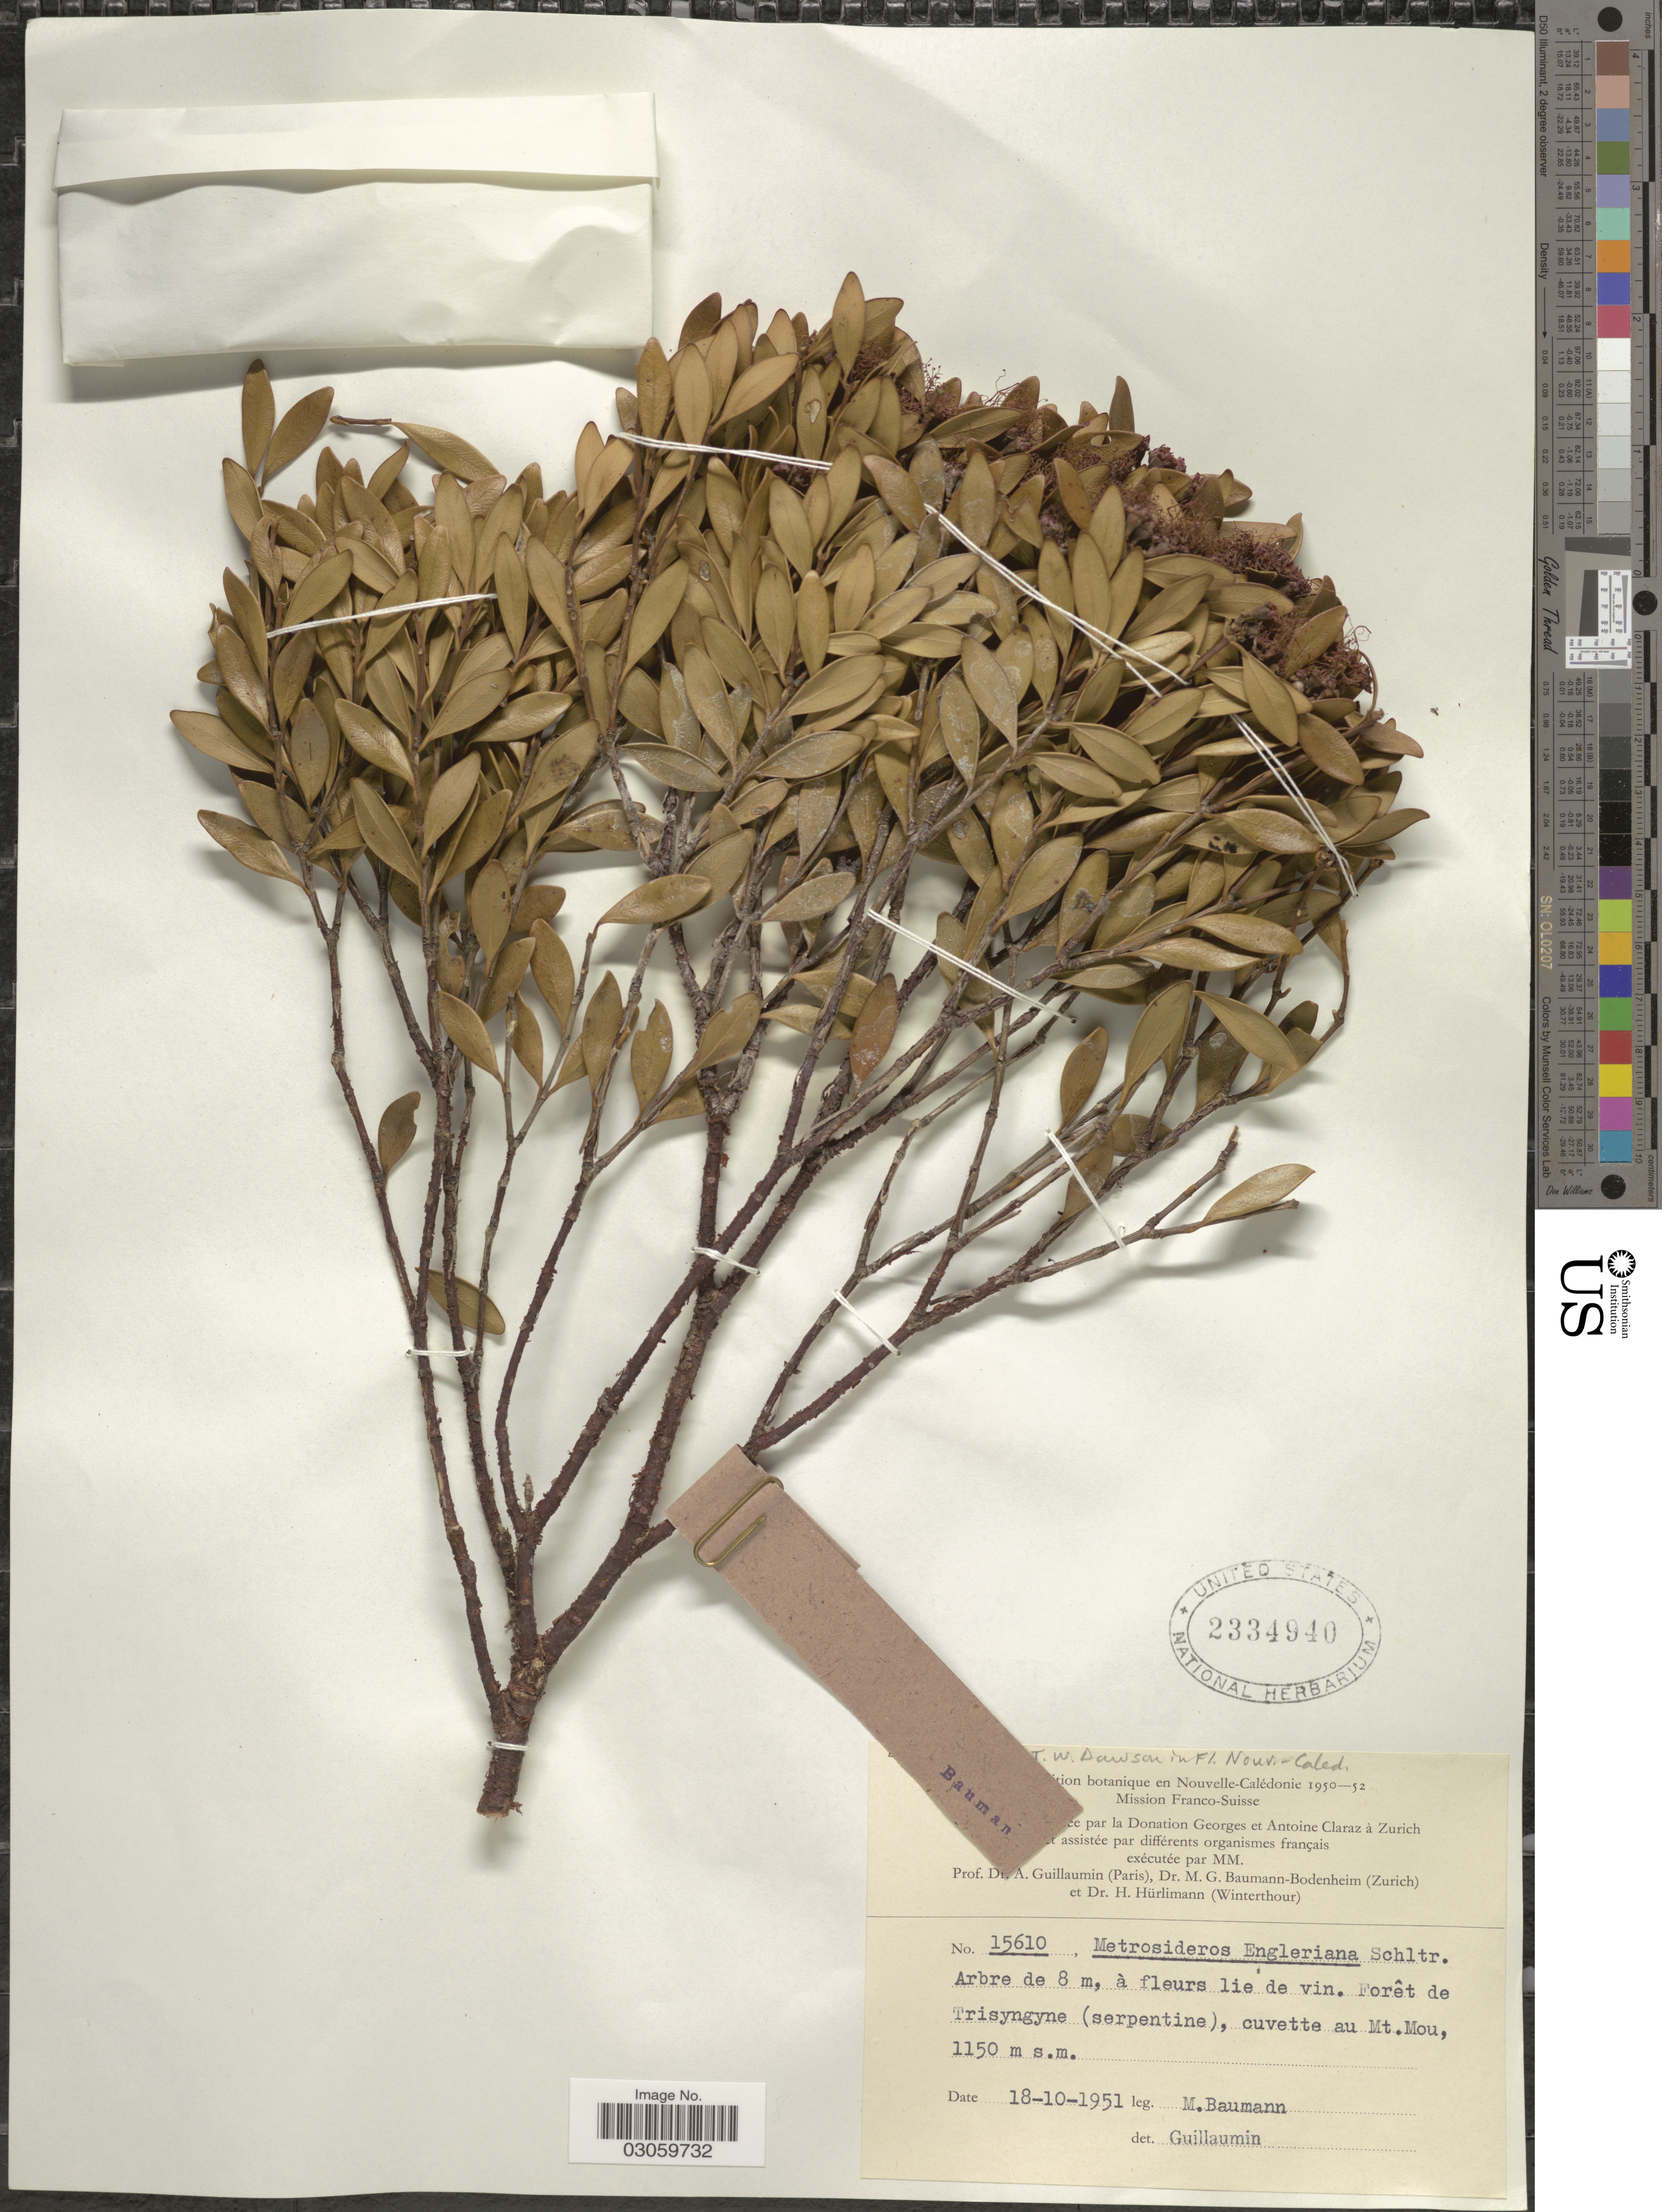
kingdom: Plantae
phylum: Tracheophyta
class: Magnoliopsida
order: Myrtales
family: Myrtaceae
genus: Metrosideros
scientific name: Metrosideros engleriana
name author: Schltr.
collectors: M. G. Baumann-Bodenheim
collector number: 15610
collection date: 1951-10-18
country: New Caledonia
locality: Nouvelle-Calédonie. Forêt de Trisyngyne (serpentine), cuvette au Mt. Mou.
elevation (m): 1150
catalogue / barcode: US 2334940